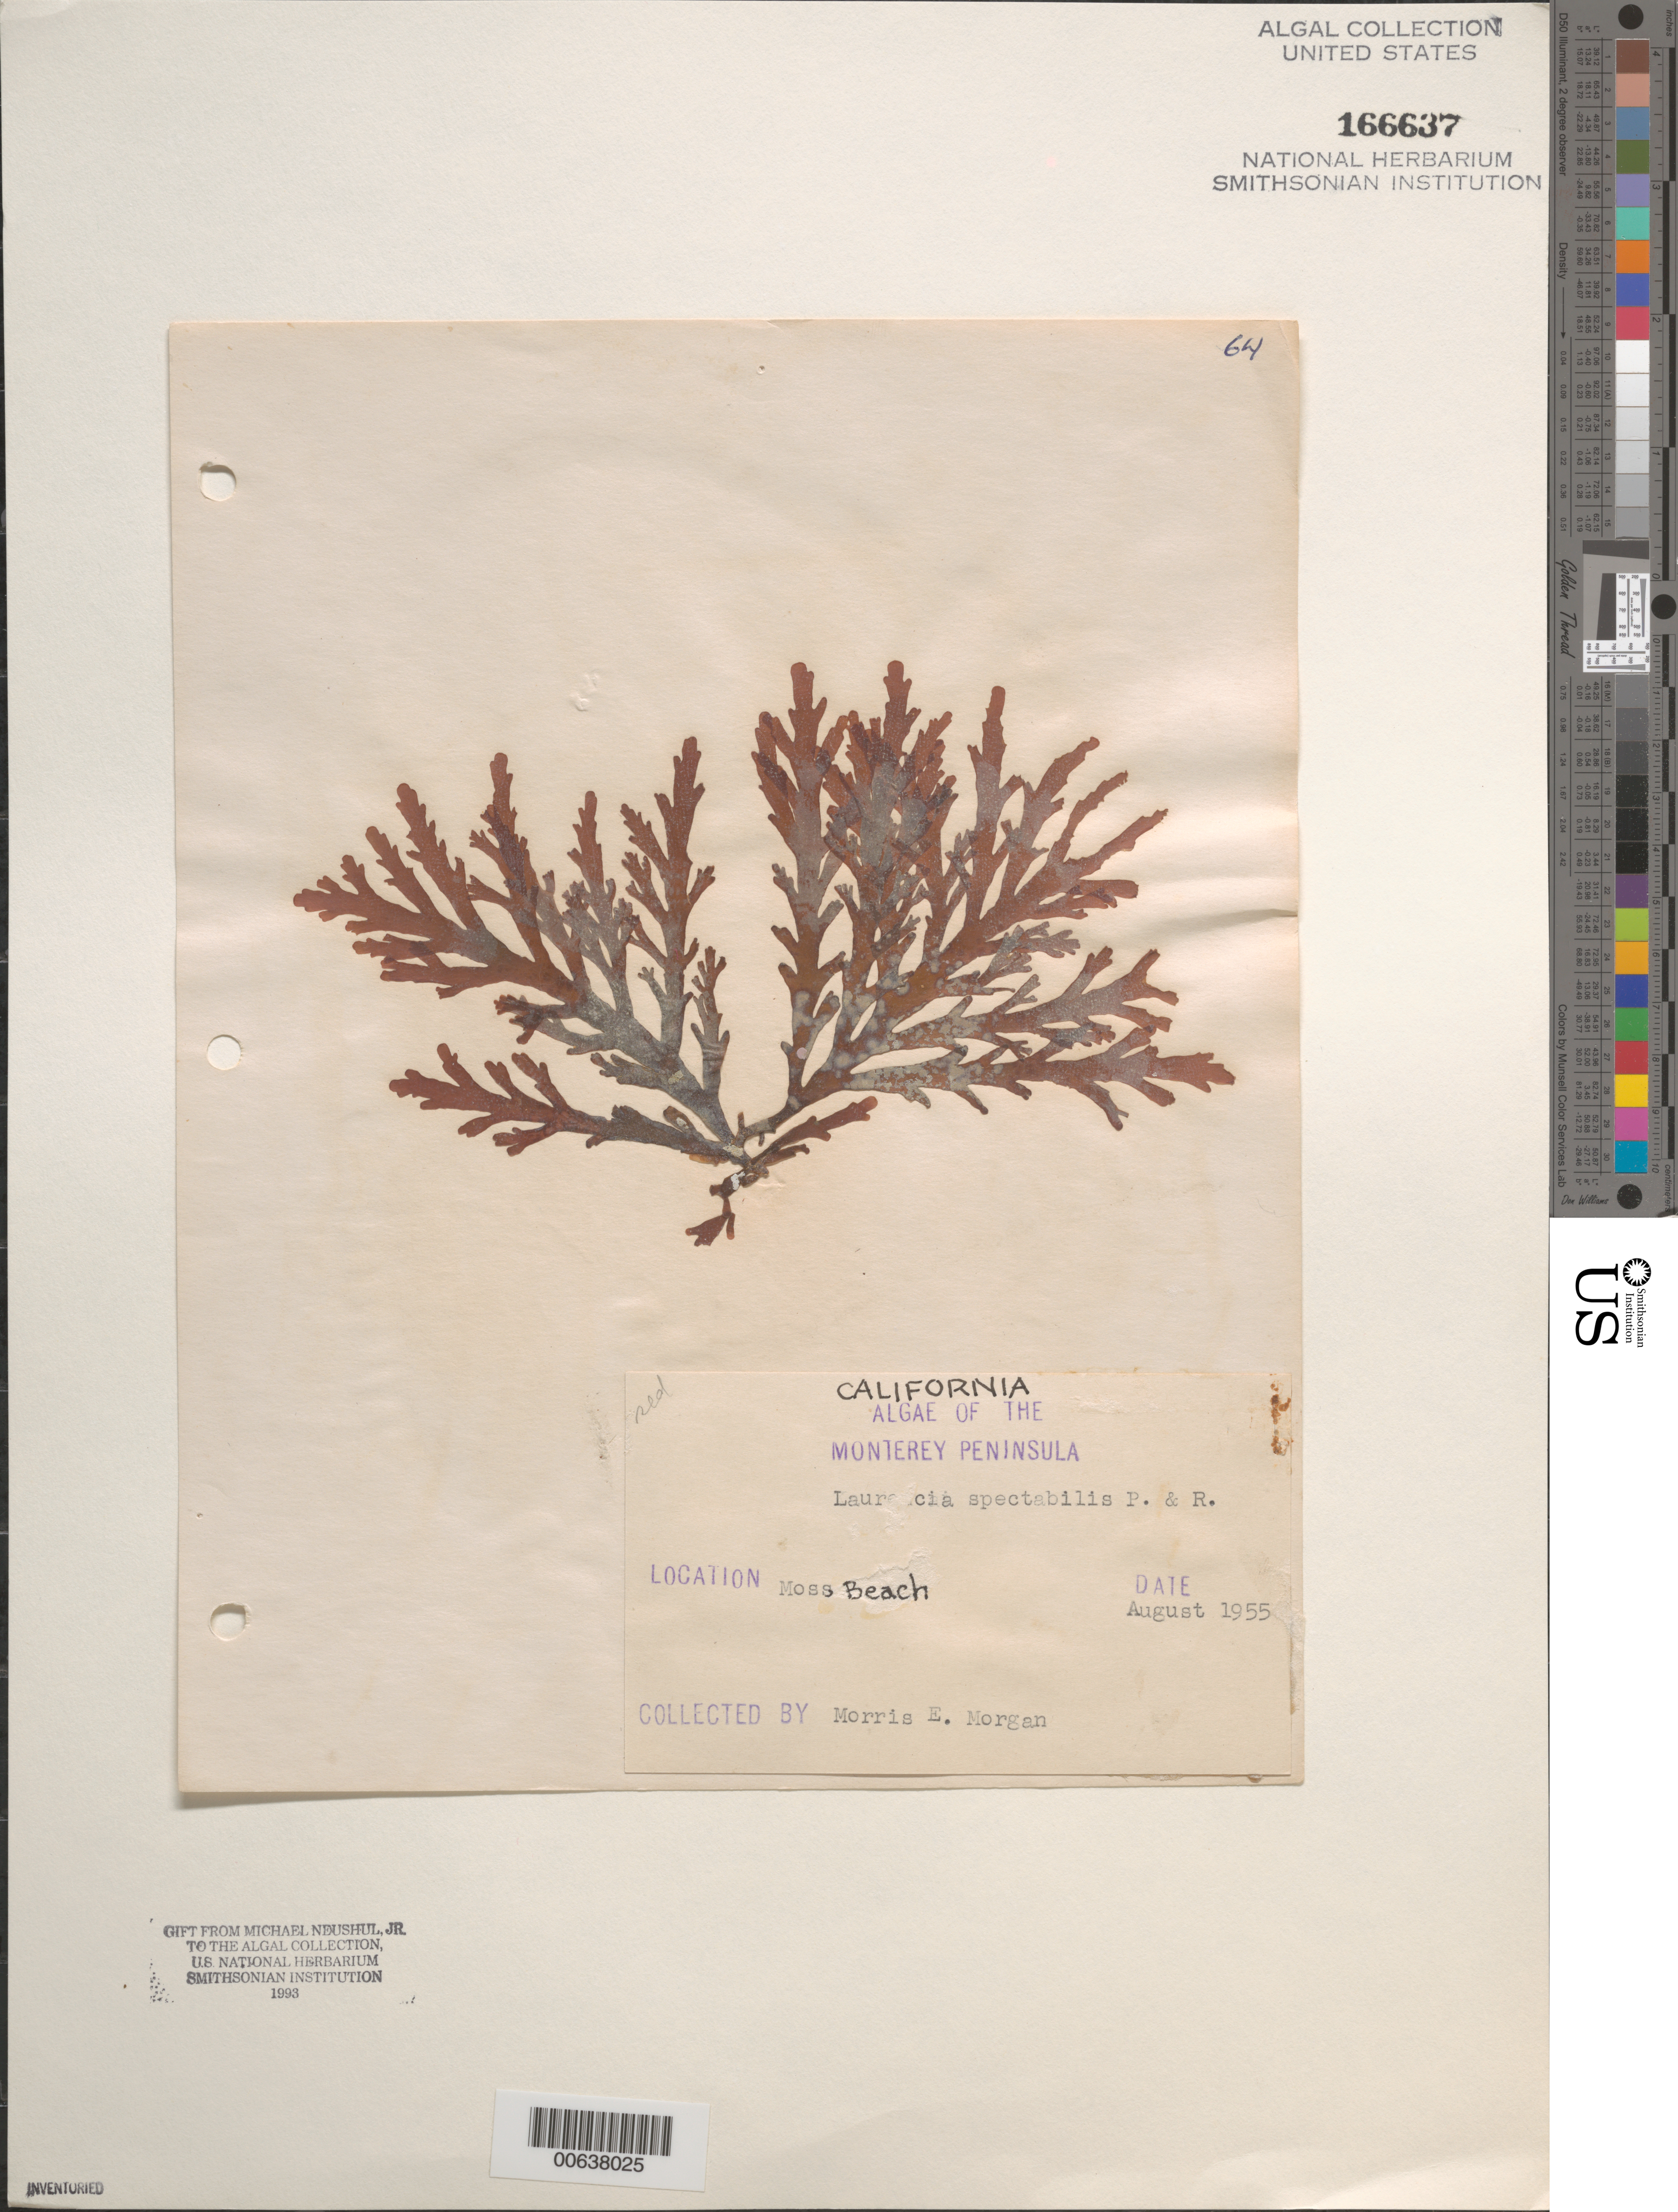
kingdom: Plantae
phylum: Rhodophyta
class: Florideophyceae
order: Ceramiales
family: Rhodomelaceae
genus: Osmundea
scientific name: Osmundea spectabilis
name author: (Postels & Rupr.) K.W. Nam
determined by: Algae name updating Project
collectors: M. Morgan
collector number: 64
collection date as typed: Aug 1955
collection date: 1955-08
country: United States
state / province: California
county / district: Monterey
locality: Moss Beach, Monterey Peninsula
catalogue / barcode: US 166637